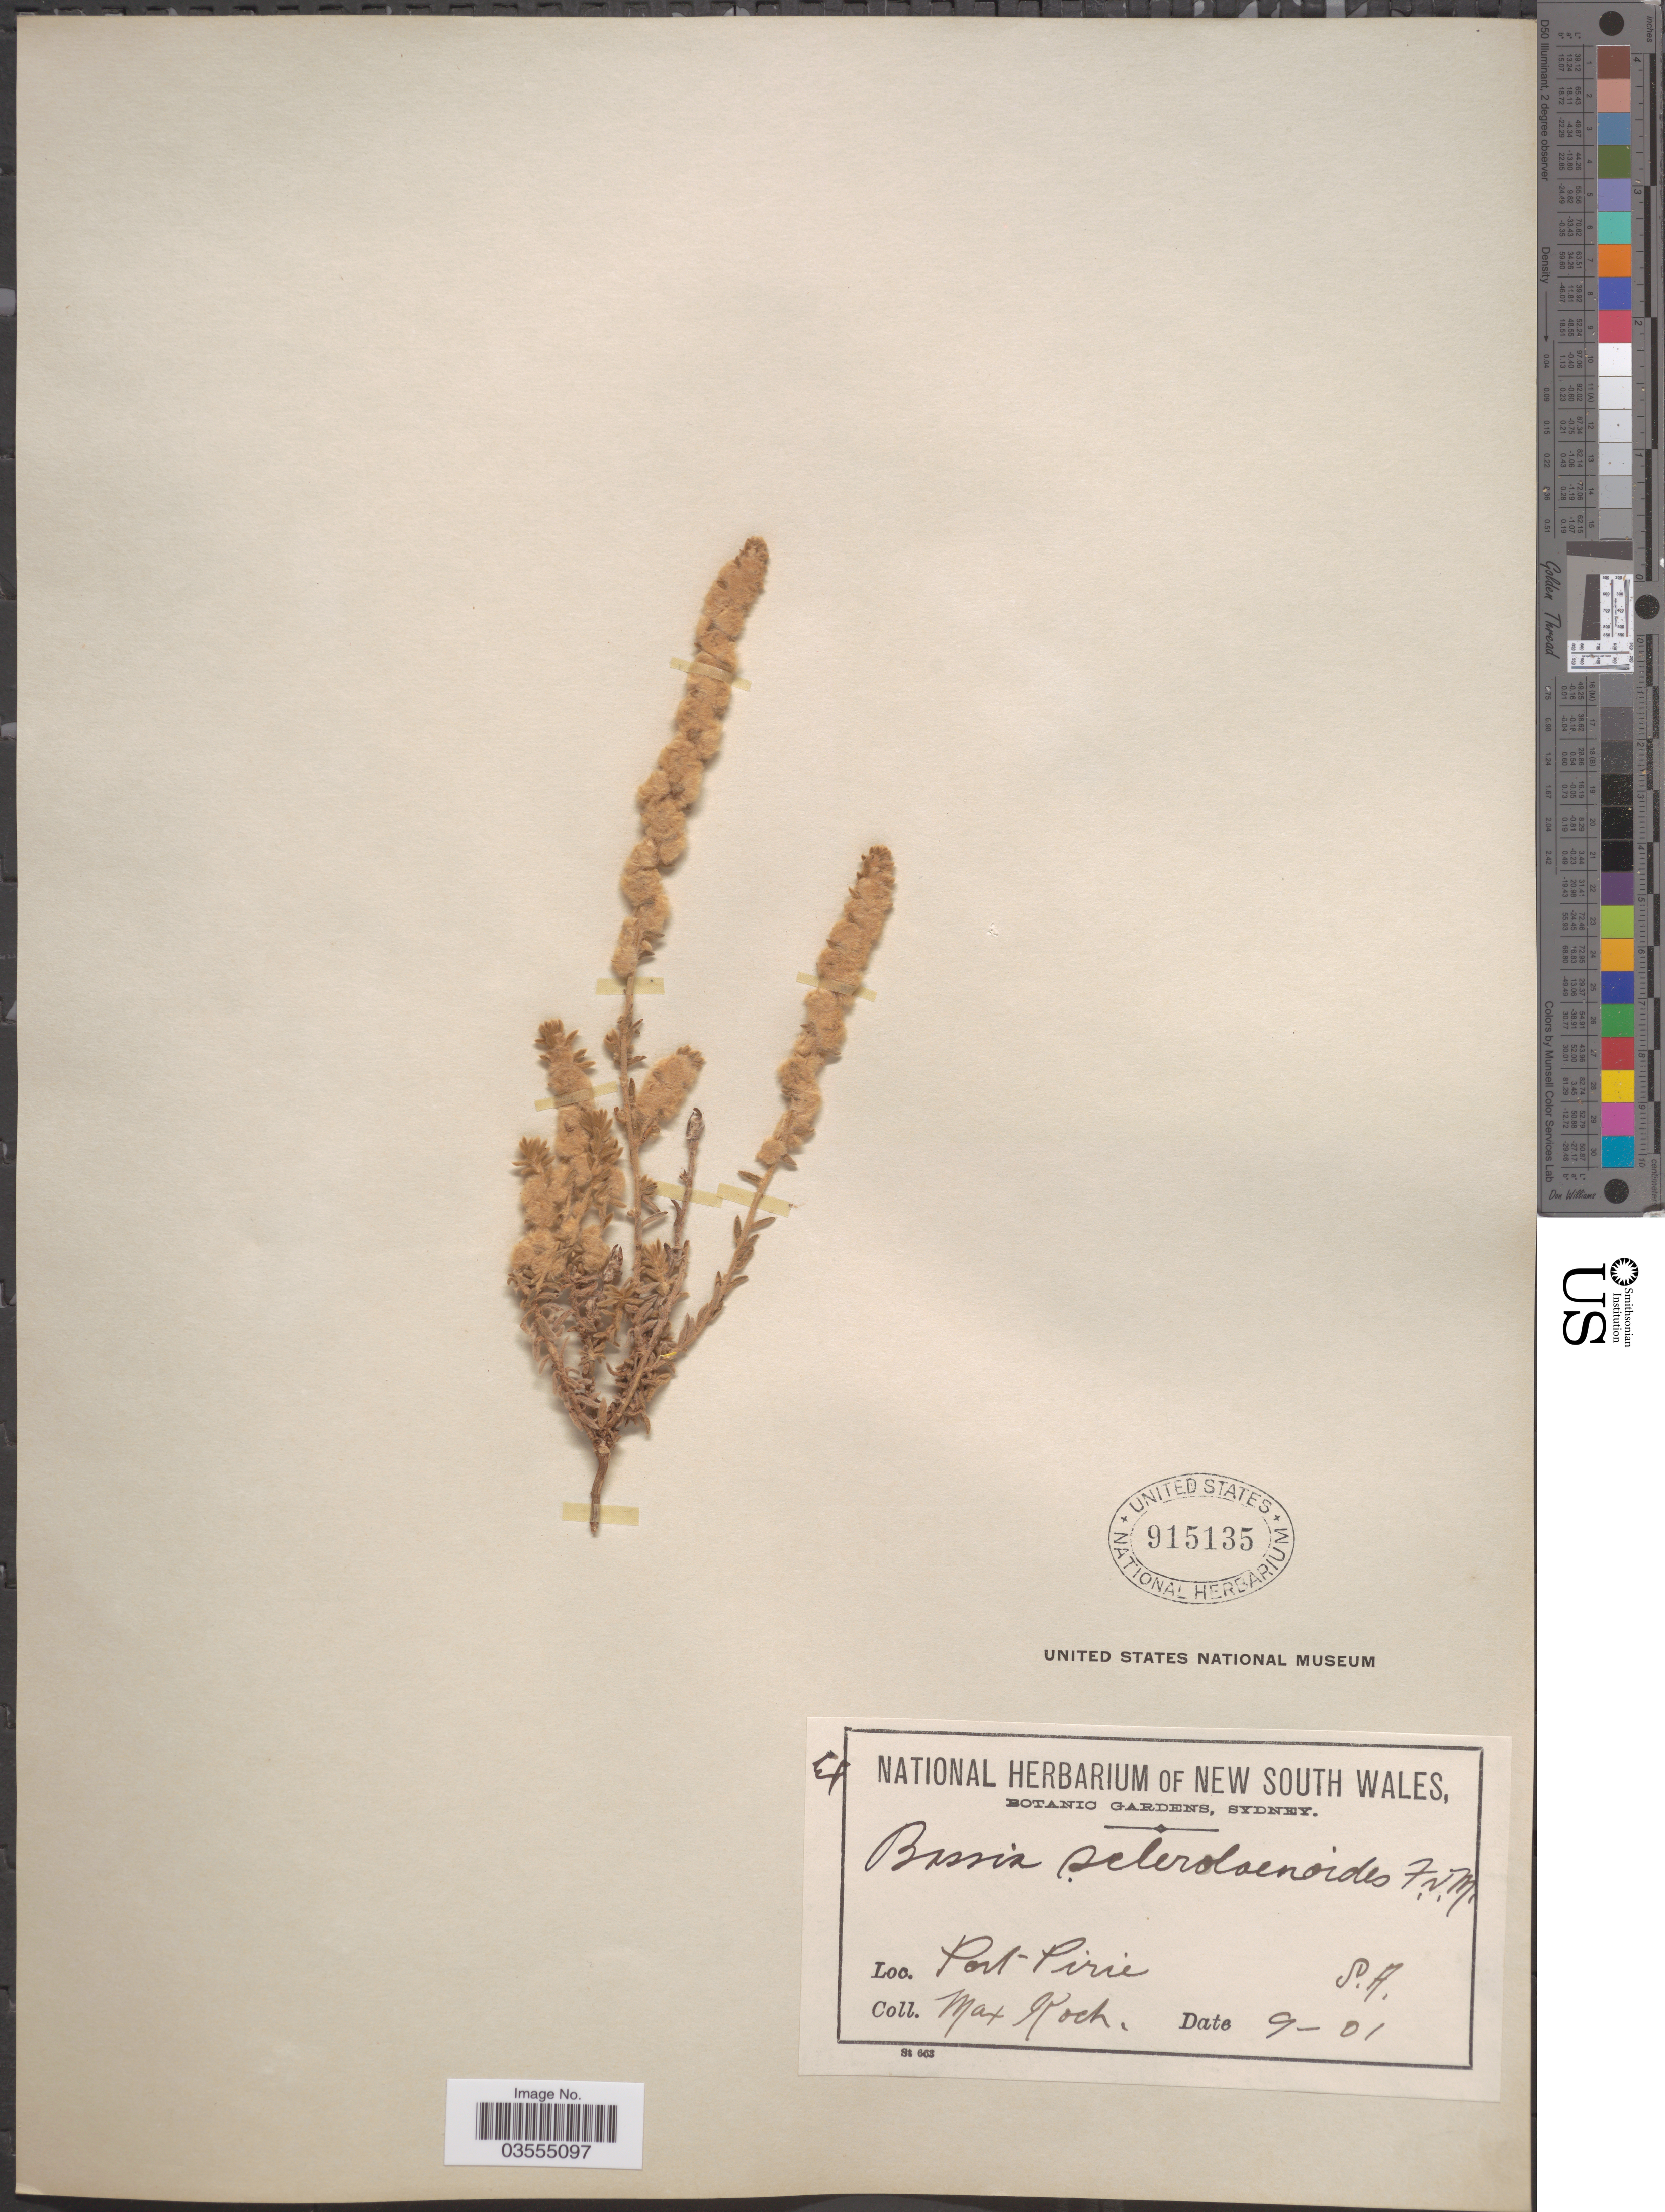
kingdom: Plantae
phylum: Tracheophyta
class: Magnoliopsida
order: Caryophyllales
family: Amaranthaceae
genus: Eriochiton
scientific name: Eriochiton sclerolaenoides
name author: (F. Muell.) F. Muell. ex A.J. Scott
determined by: Wiecek, B. M.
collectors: M. Koch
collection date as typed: Transcribed d/m/y: /9/1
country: Australia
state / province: South Australia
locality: Port Pirie.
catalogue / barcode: US 915135